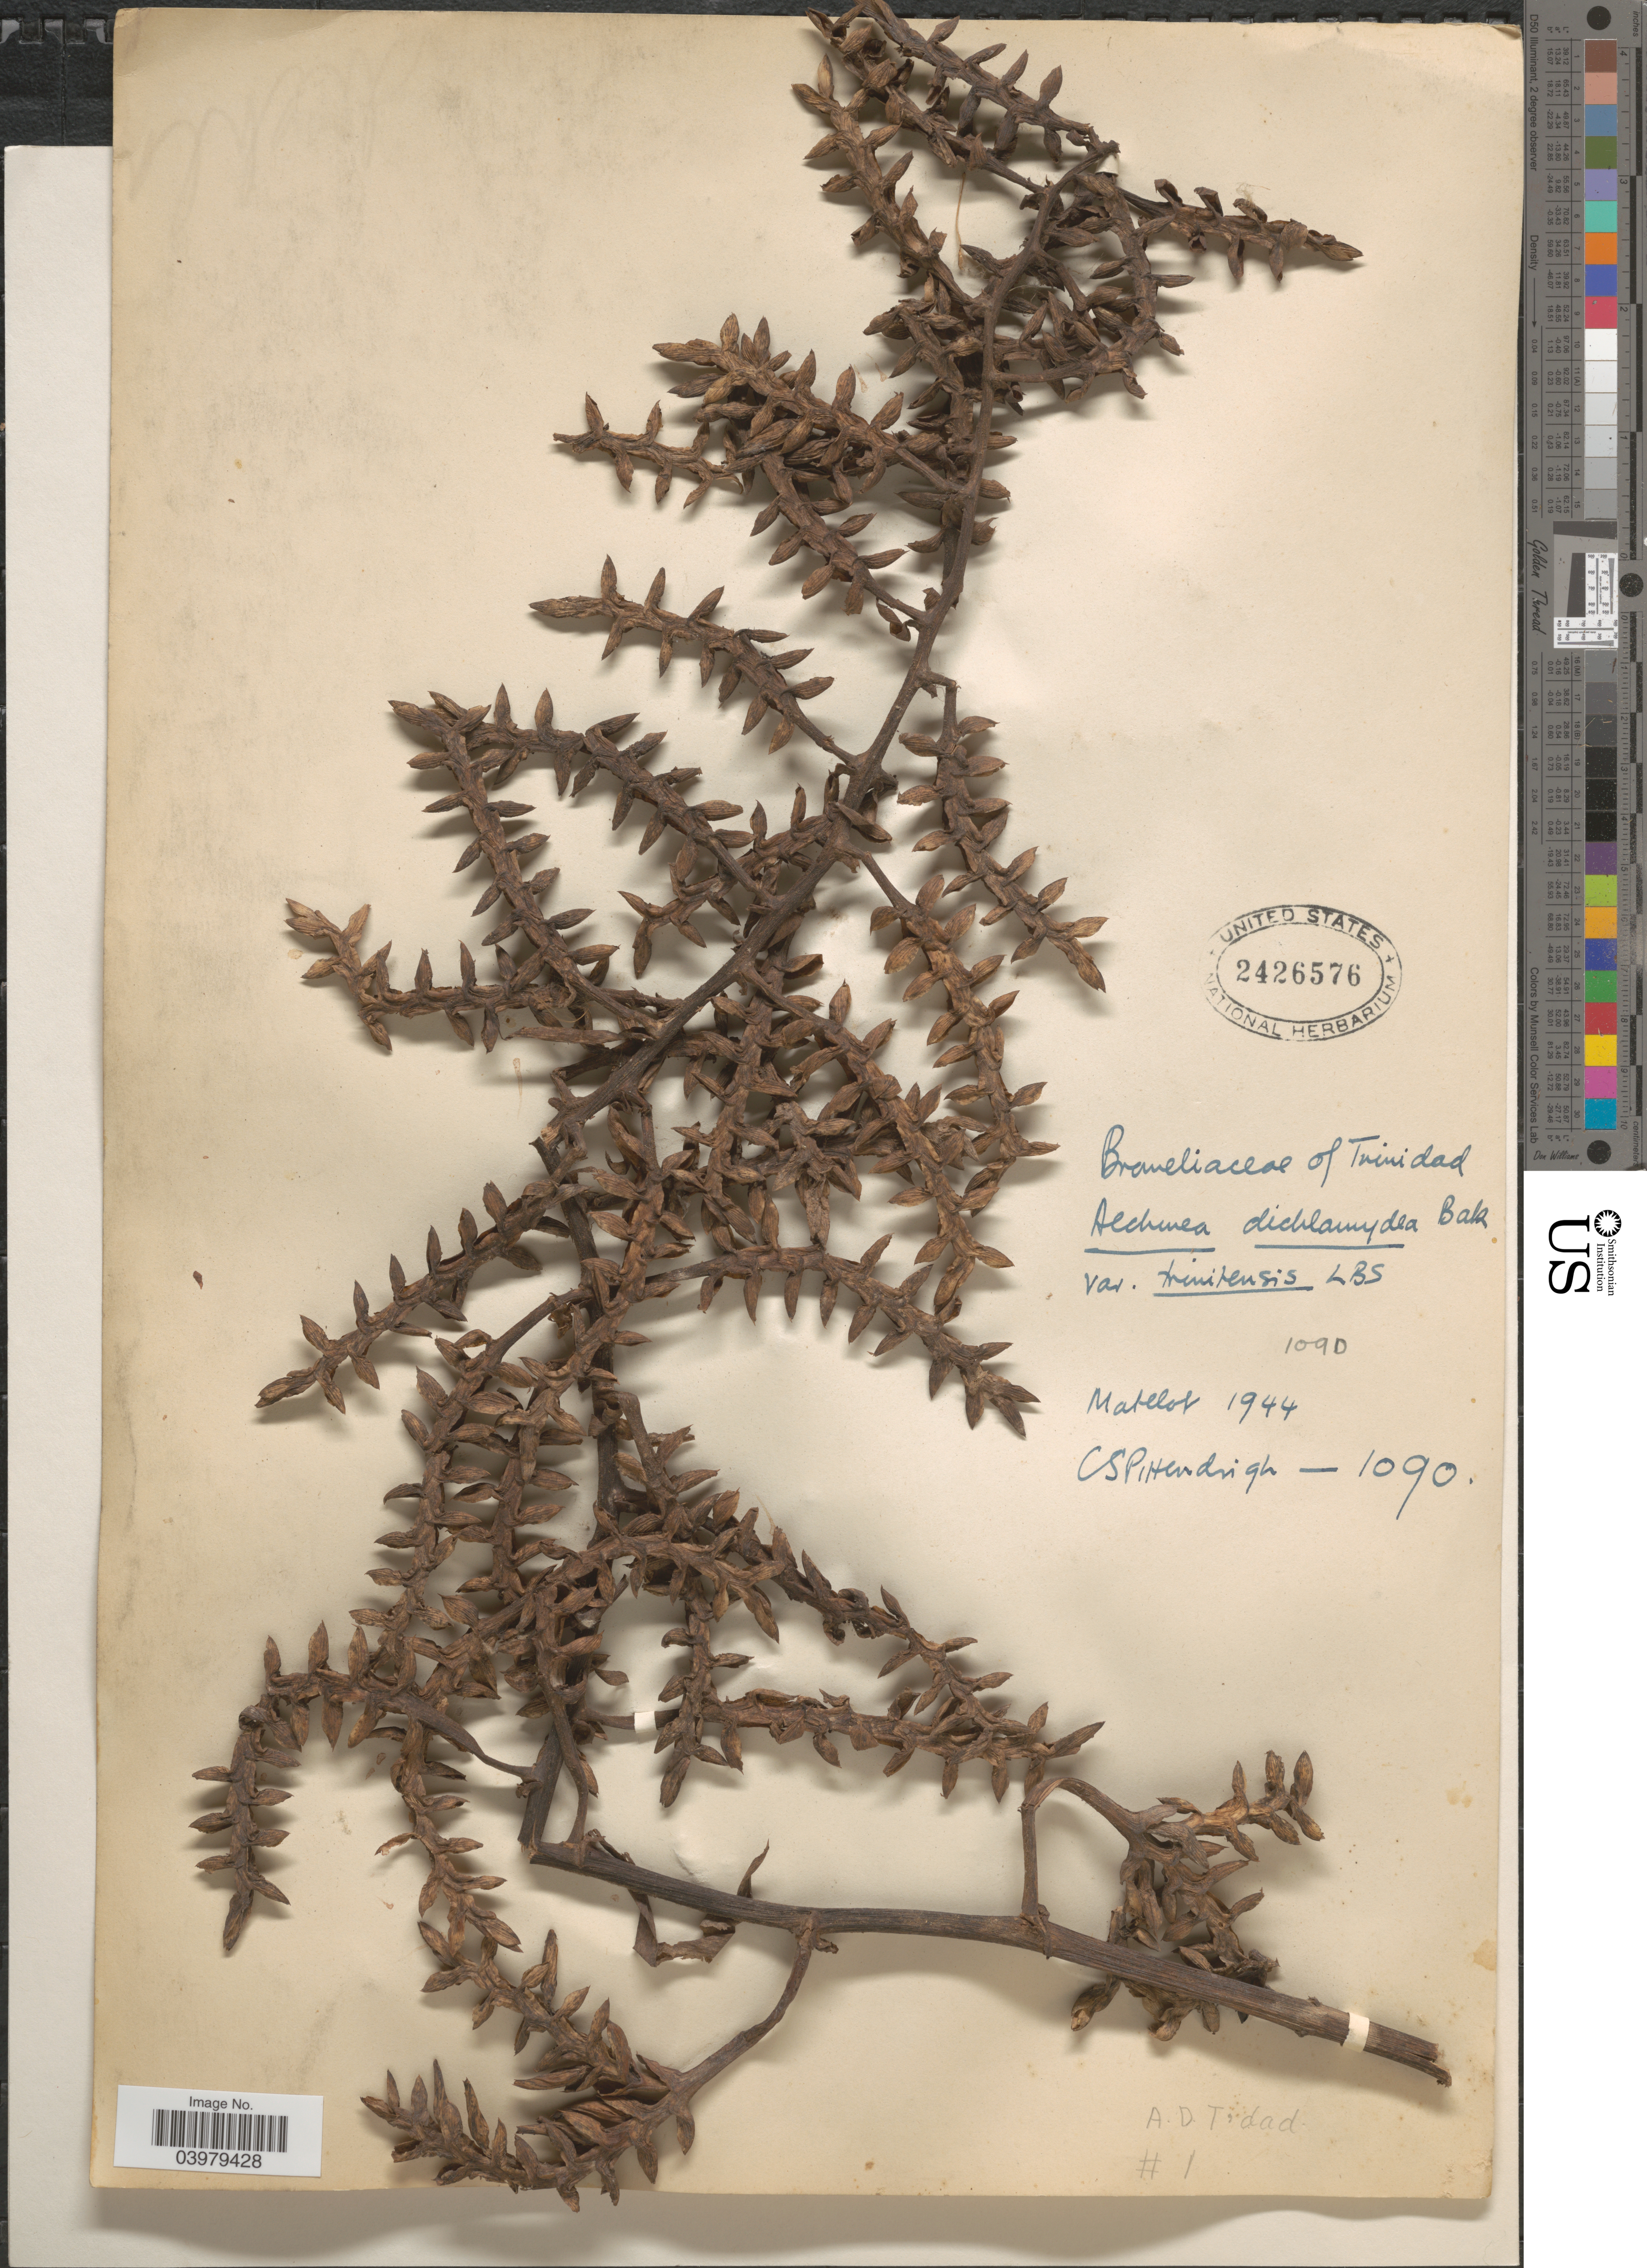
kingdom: Plantae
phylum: Tracheophyta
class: Liliopsida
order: Poales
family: Bromeliaceae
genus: Aechmea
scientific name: Aechmea dichlamydea var. trinitensis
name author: L.B. Sm.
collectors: C. Pittendrigh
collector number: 1090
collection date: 1944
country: Trinidad and Tobago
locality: Trinidad. Matelot.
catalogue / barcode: US 2426576